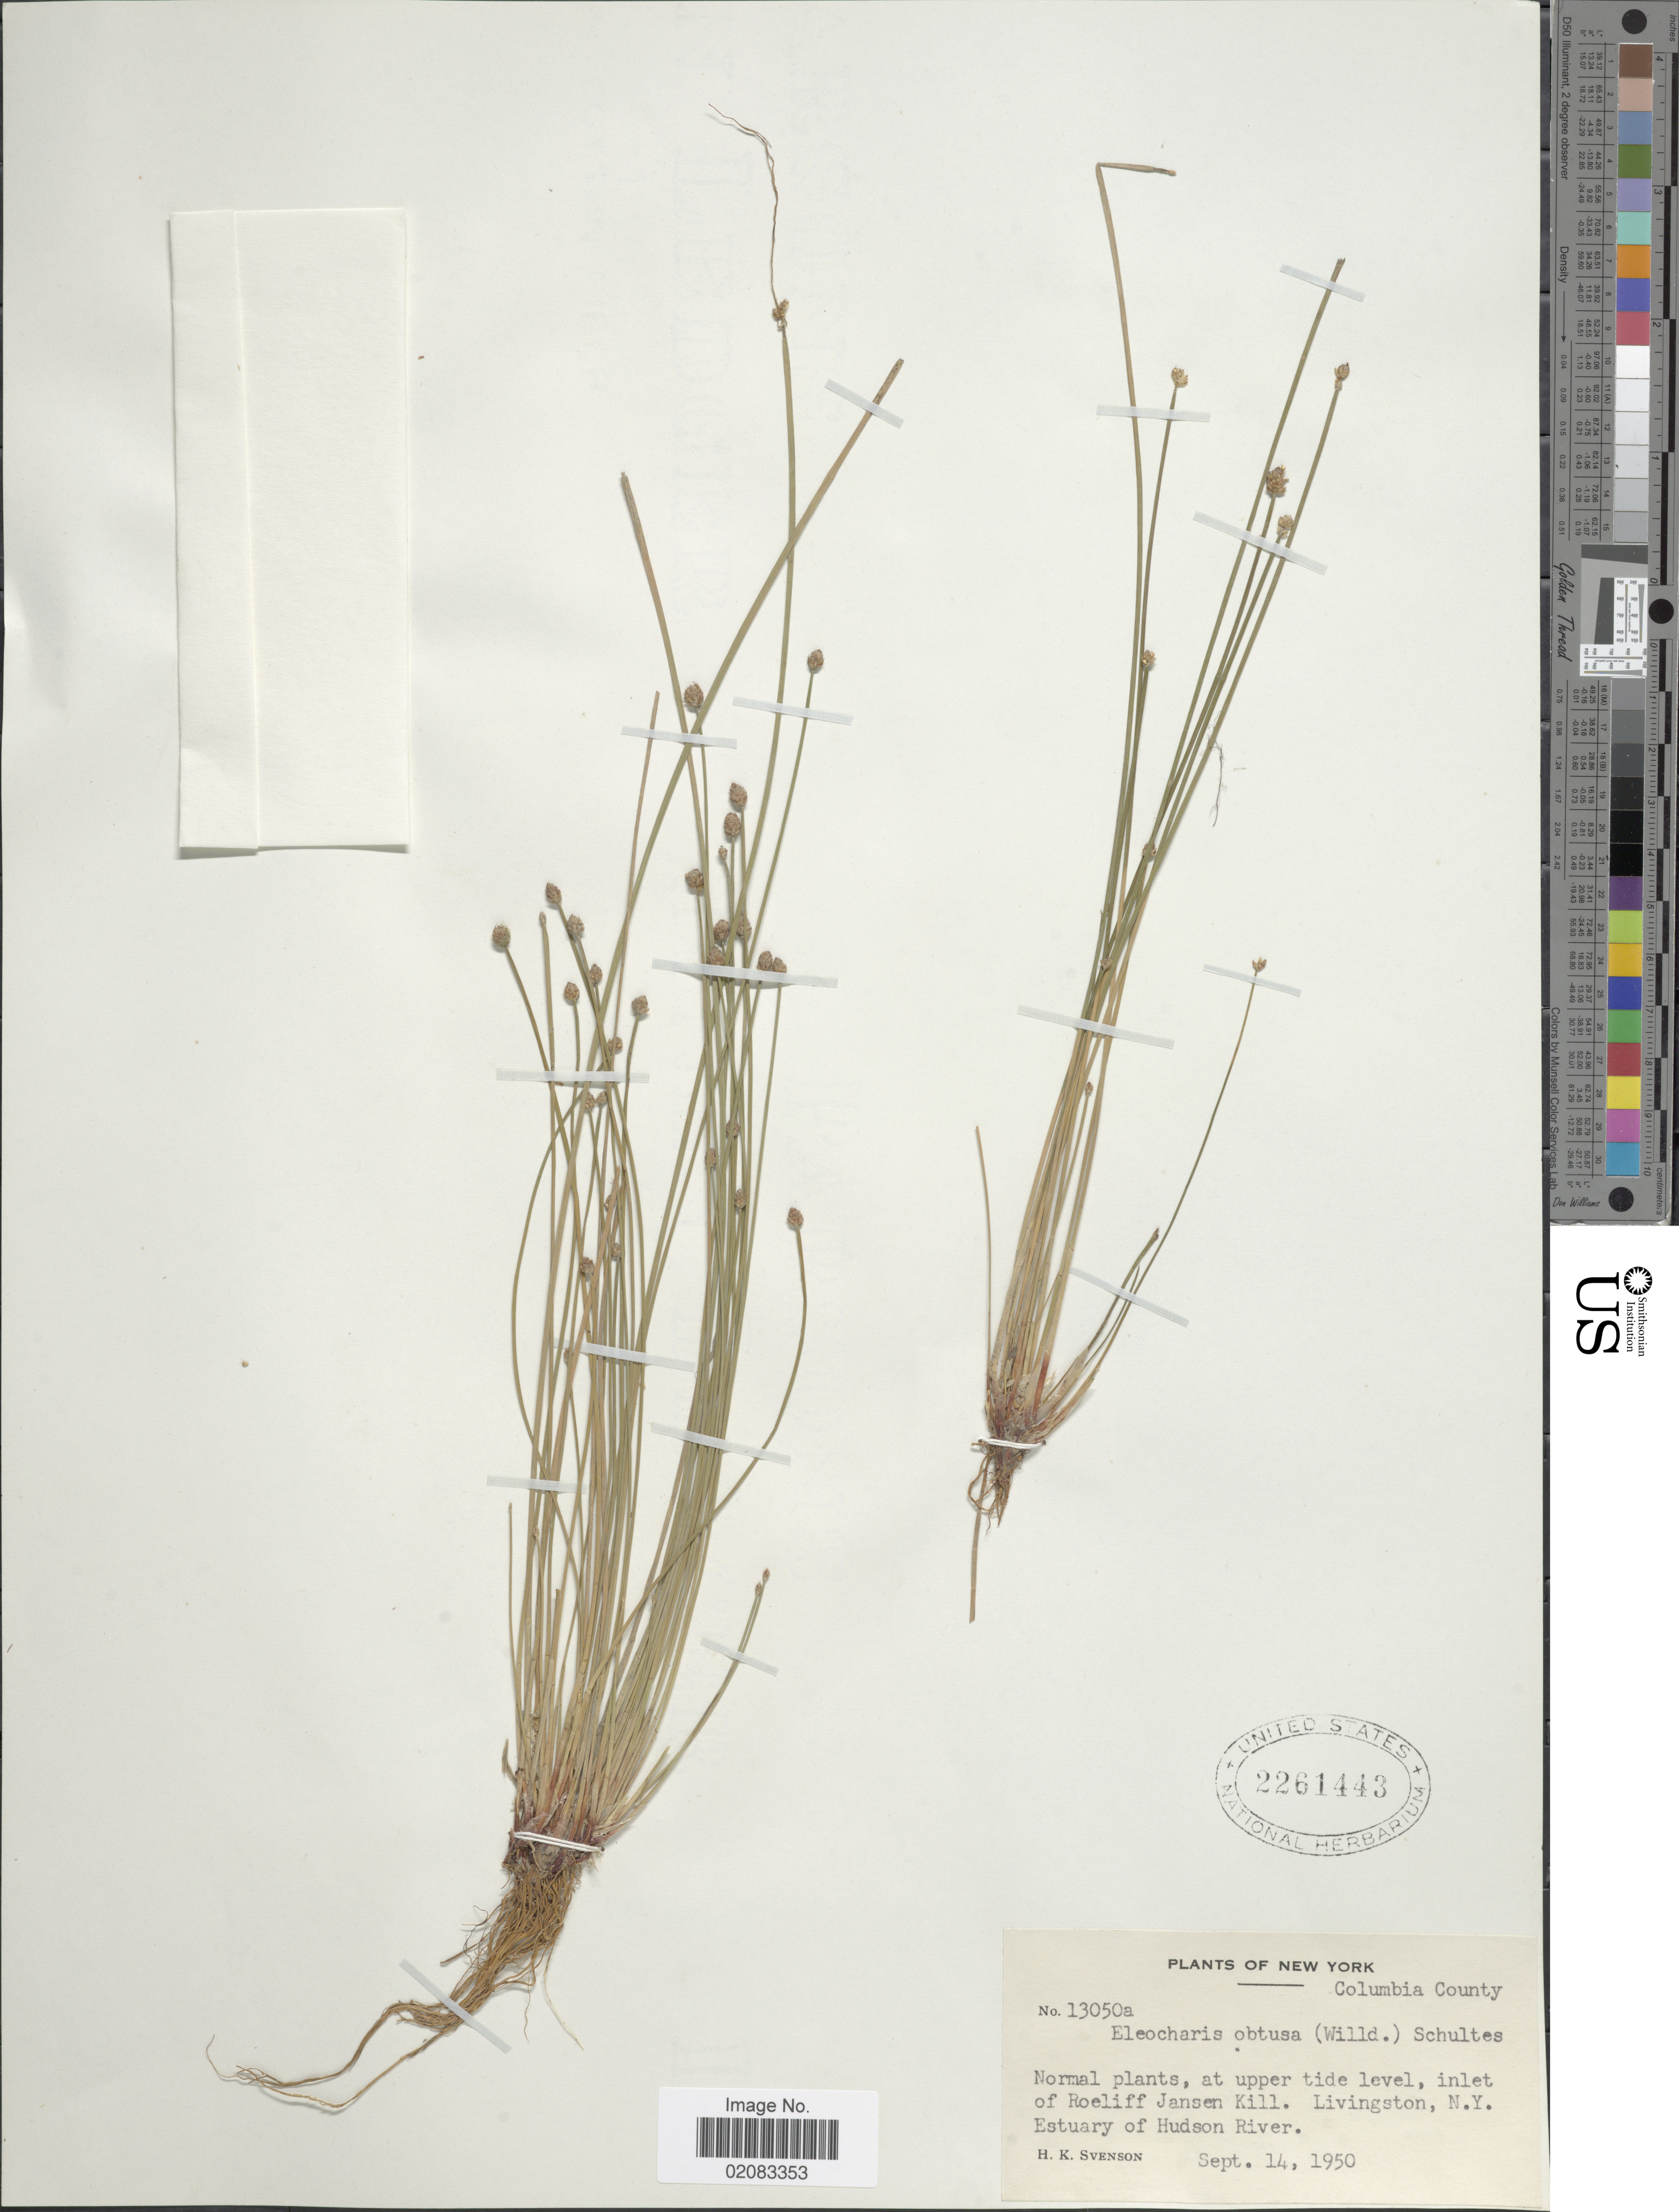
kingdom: Plantae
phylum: Tracheophyta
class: Liliopsida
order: Poales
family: Cyperaceae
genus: Eleocharis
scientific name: Eleocharis obtusa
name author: (Willd.) Schult.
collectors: H. K. Svenson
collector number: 13050a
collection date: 1950-09-14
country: United States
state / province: New York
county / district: Columbia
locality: Columbia County, At upper tide level, inlet of Roeliff Jansen Kill. Livingstone, Estuary of Hudosn River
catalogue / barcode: US 2261443